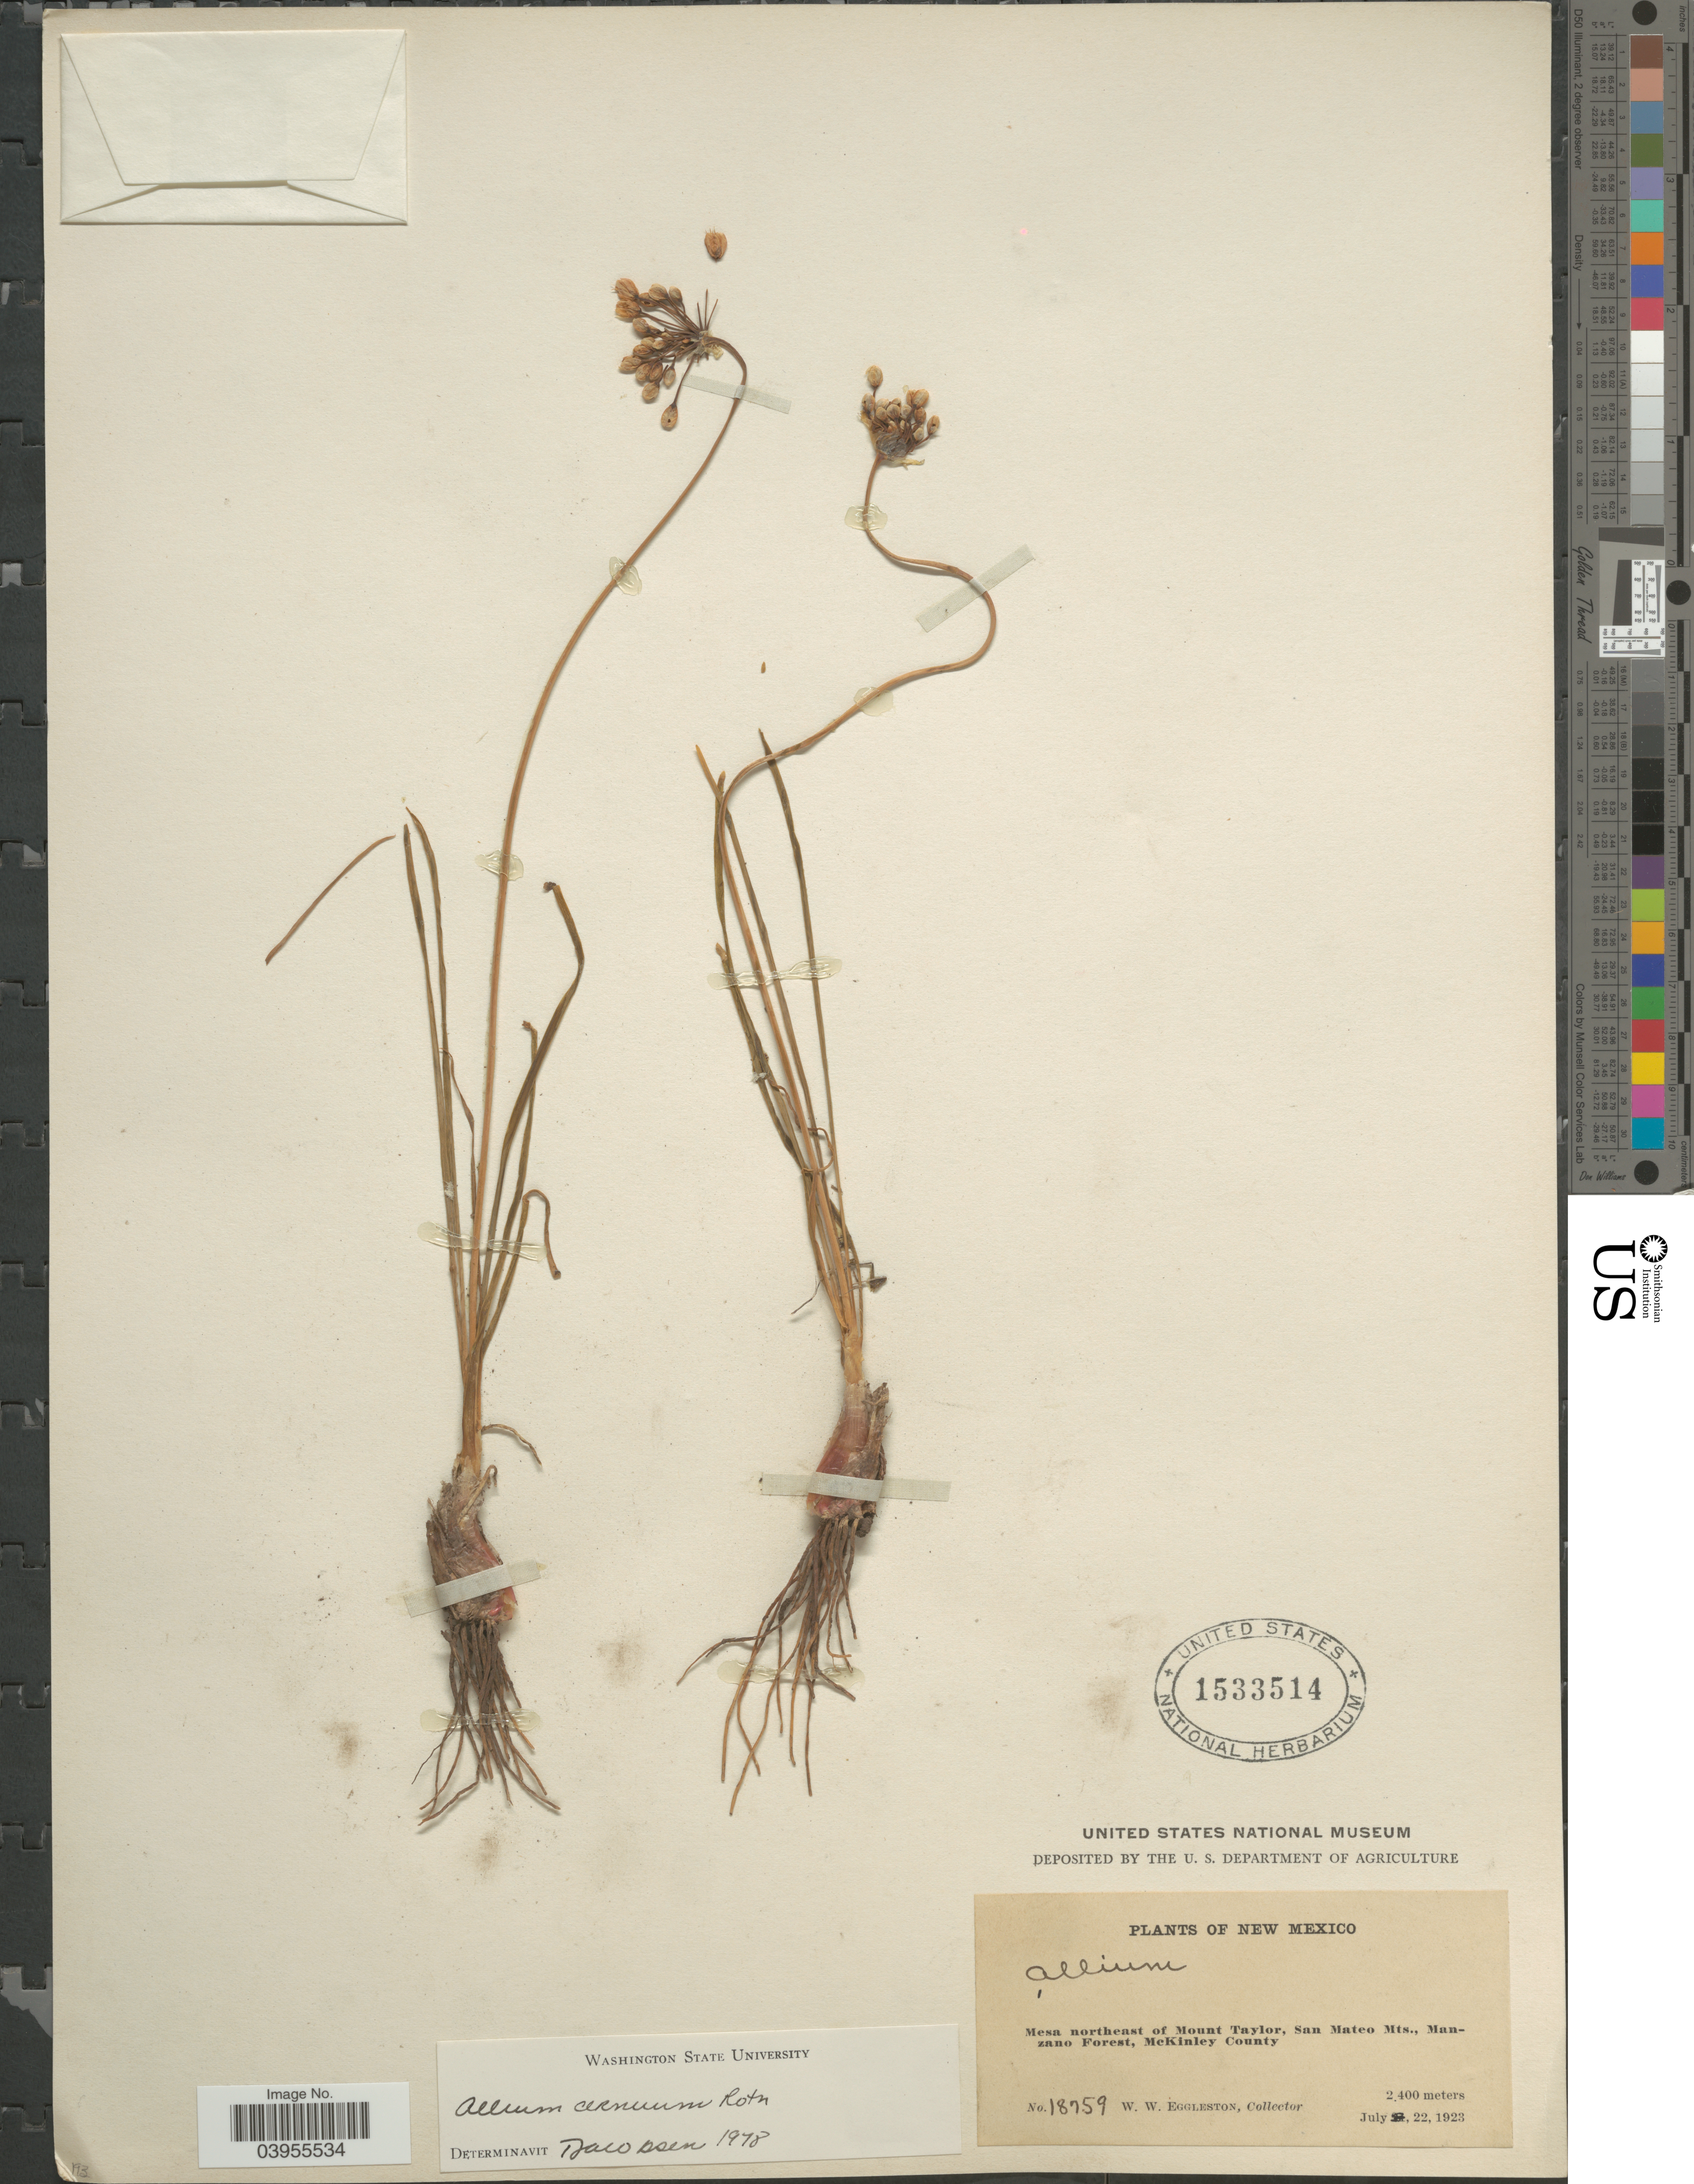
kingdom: Plantae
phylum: Tracheophyta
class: Liliopsida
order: Asparagales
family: Amaryllidaceae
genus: Allium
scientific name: Allium cernuum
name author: Roth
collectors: W. W. Eggleston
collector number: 18759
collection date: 1923-07-22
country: United States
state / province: New Mexico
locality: Mesa northeast of Mount Taylor, San Mateo Mts., Manzano Forest, McKinley County.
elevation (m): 2400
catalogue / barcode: US 1533514